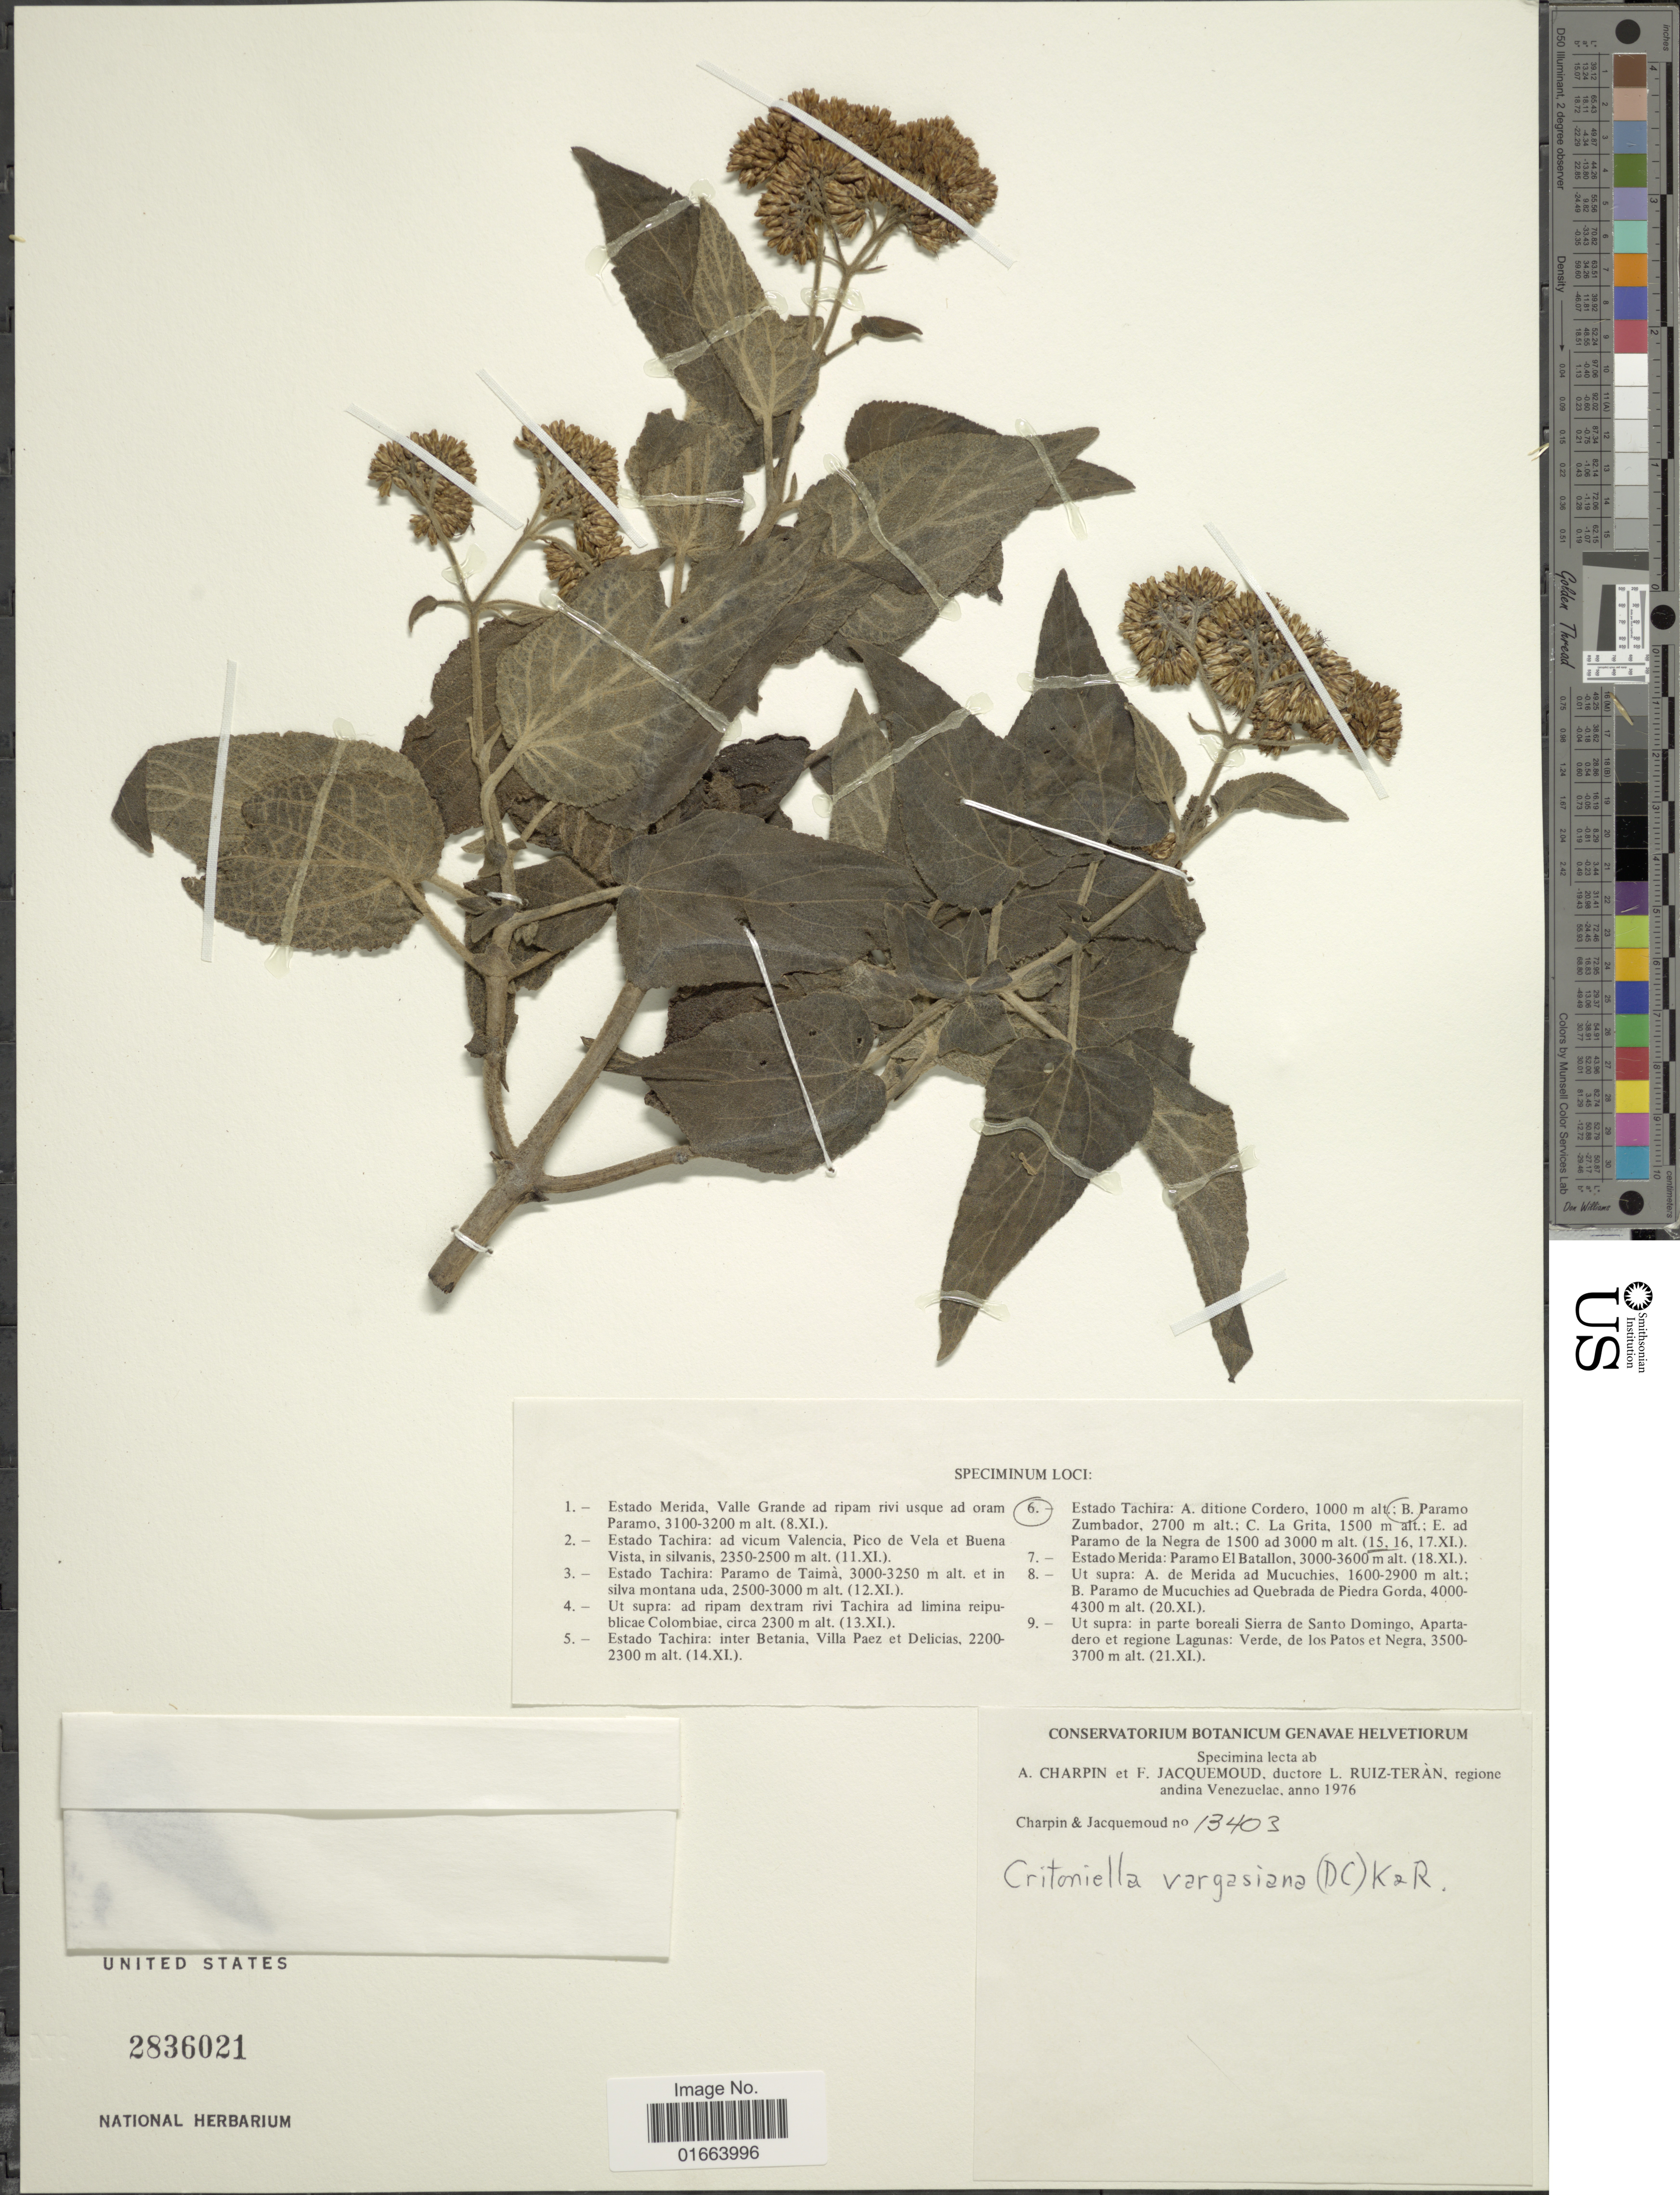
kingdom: Plantae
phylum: Tracheophyta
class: Magnoliopsida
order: Asterales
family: Asteraceae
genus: Critoniella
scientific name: Critoniella vargasiana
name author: (DC.) R.M. King & H. Rob.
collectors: A. Charpin & F. Jacquemoud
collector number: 13403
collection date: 1976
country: Venezuela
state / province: Tachira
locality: Paramo Zumbador [unsure placement]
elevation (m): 2700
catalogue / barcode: US 2836021